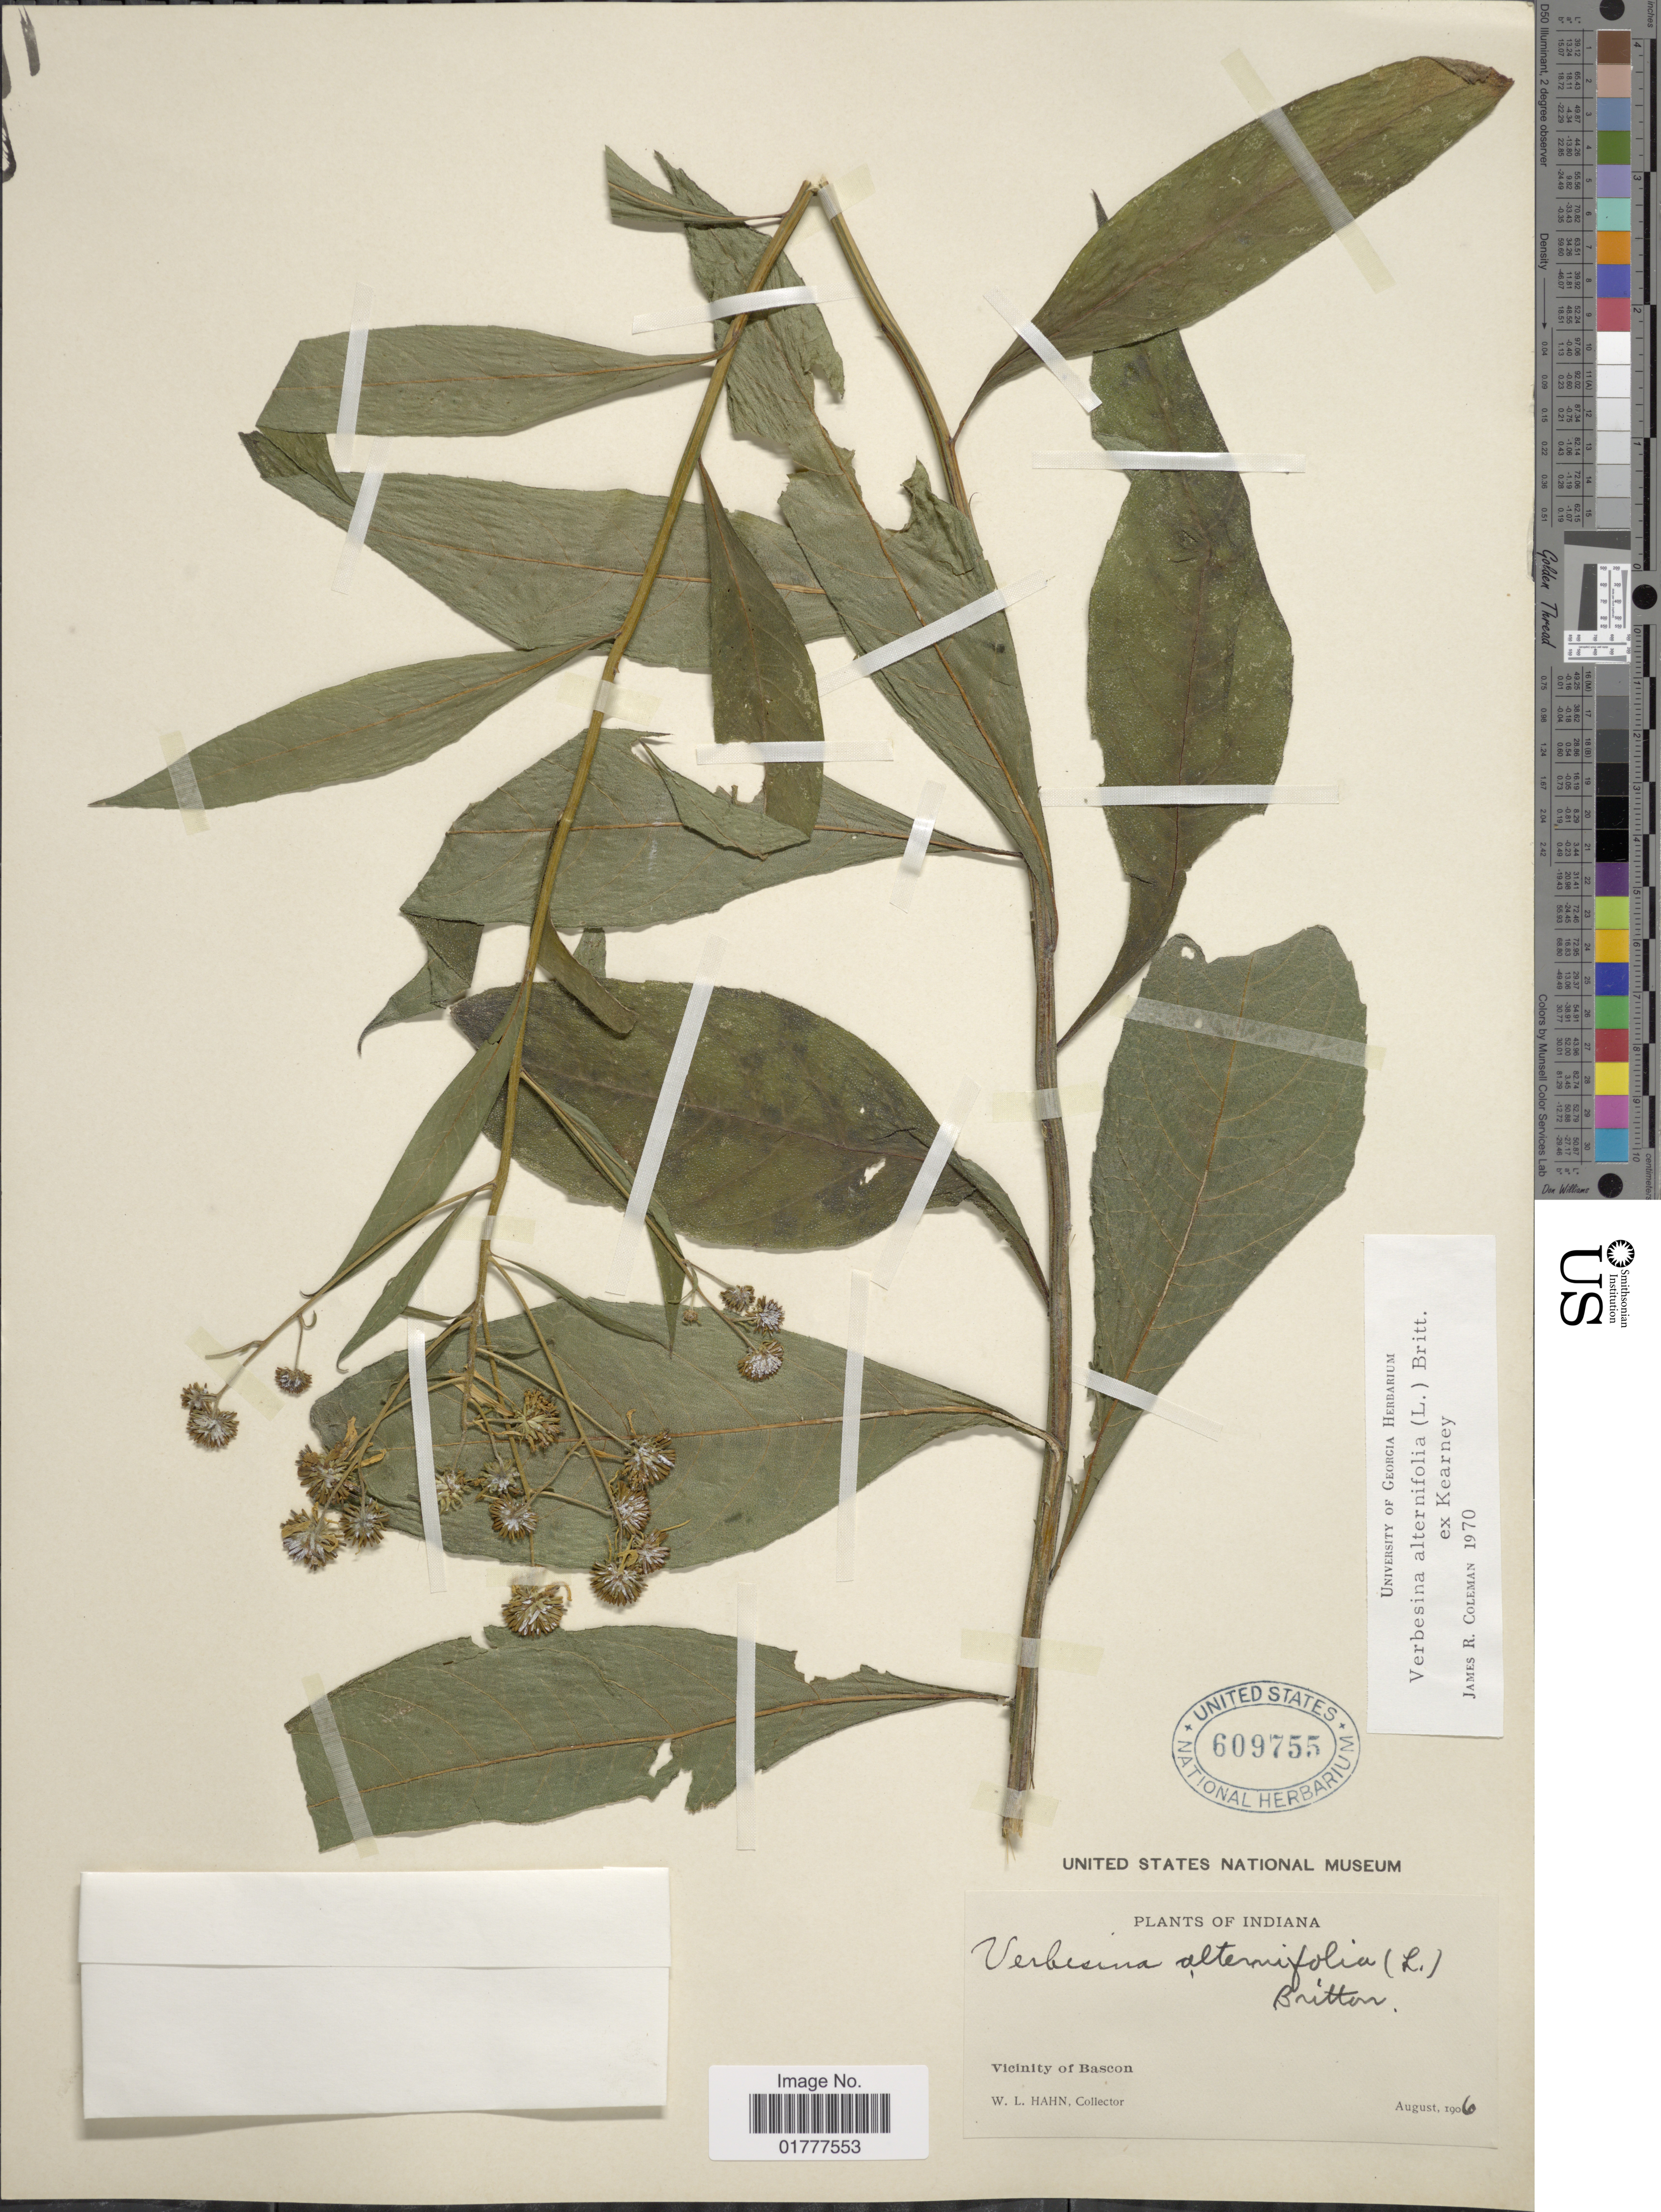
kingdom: Plantae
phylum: Tracheophyta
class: Magnoliopsida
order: Asterales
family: Asteraceae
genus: Actinomeris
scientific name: Actinomeris alternifolia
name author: (L.) DC.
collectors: W. L. Hahn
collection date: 1906-08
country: United States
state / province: Indiana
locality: Vicinity of Bascon.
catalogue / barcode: US 609755